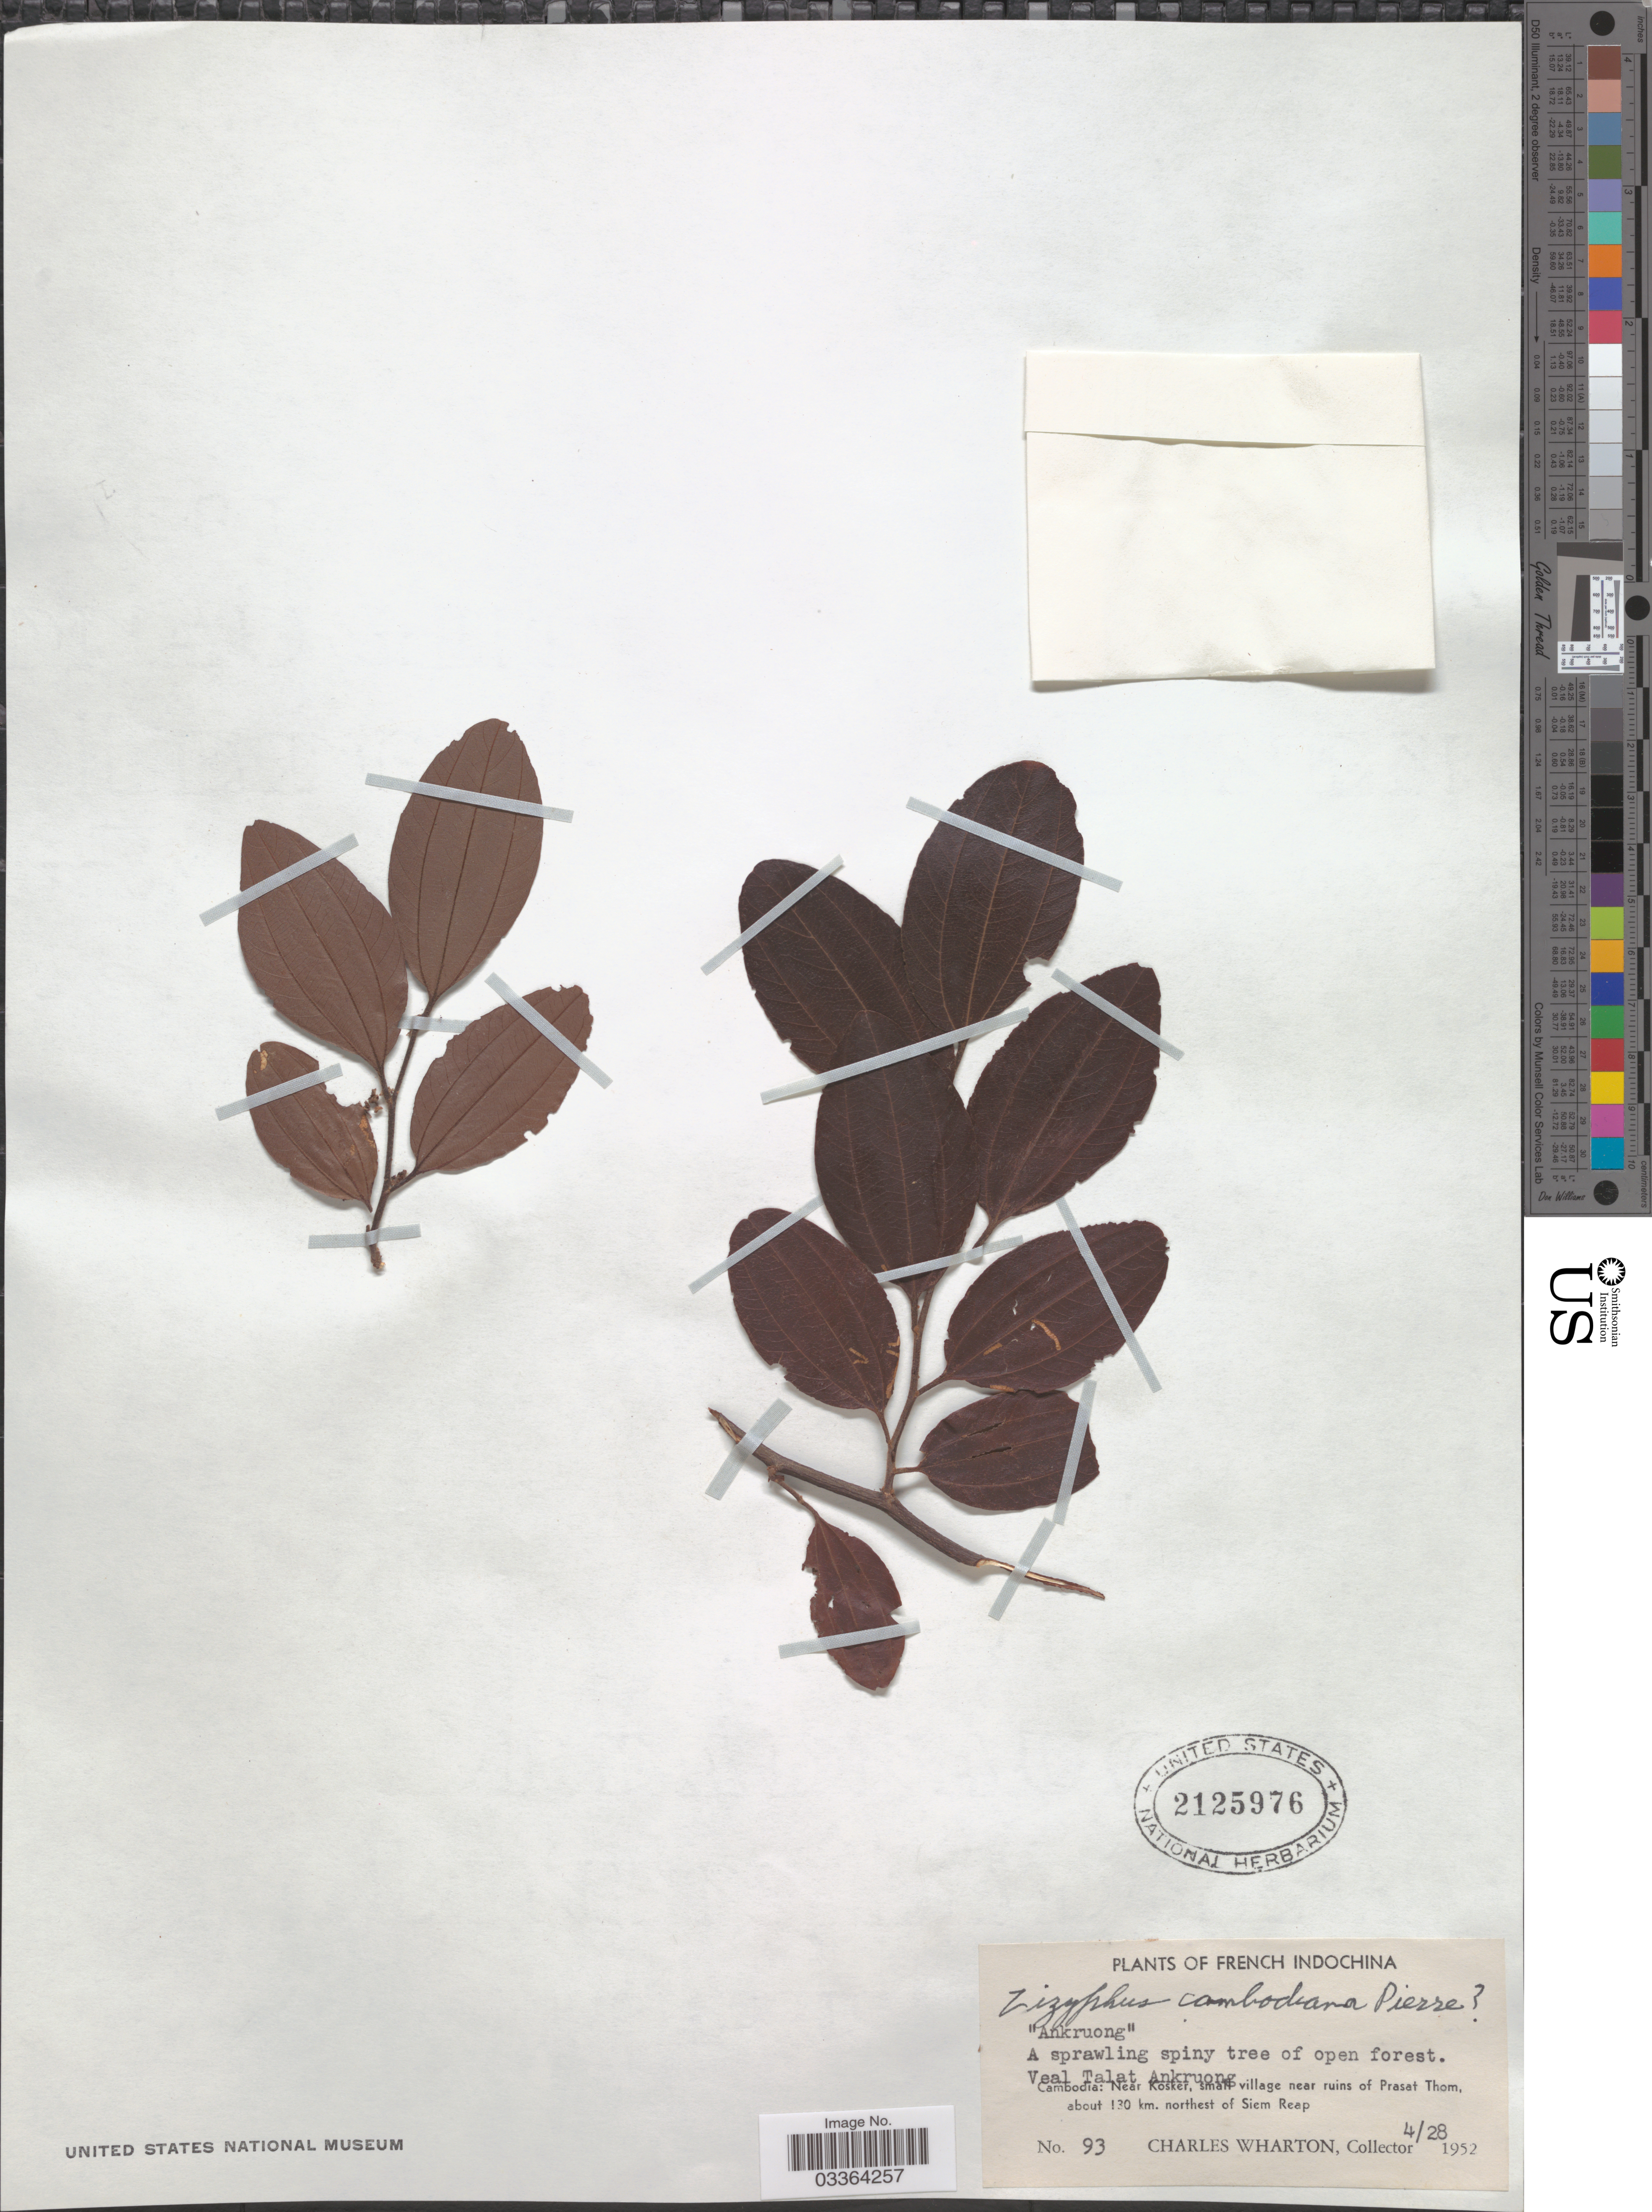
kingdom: Plantae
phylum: Tracheophyta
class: Magnoliopsida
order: Rosales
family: Rhamnaceae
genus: Ziziphus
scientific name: Ziziphus cambodiana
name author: Pierre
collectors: C. Wharton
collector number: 93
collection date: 1952-04-28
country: Cambodia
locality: French Indochina, Veal Talat Ankruong, Cambodia: Near Kosker, small village near ruins of Prasat Thom, about 130 km. northest of Siem Reap.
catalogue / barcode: US 2125976